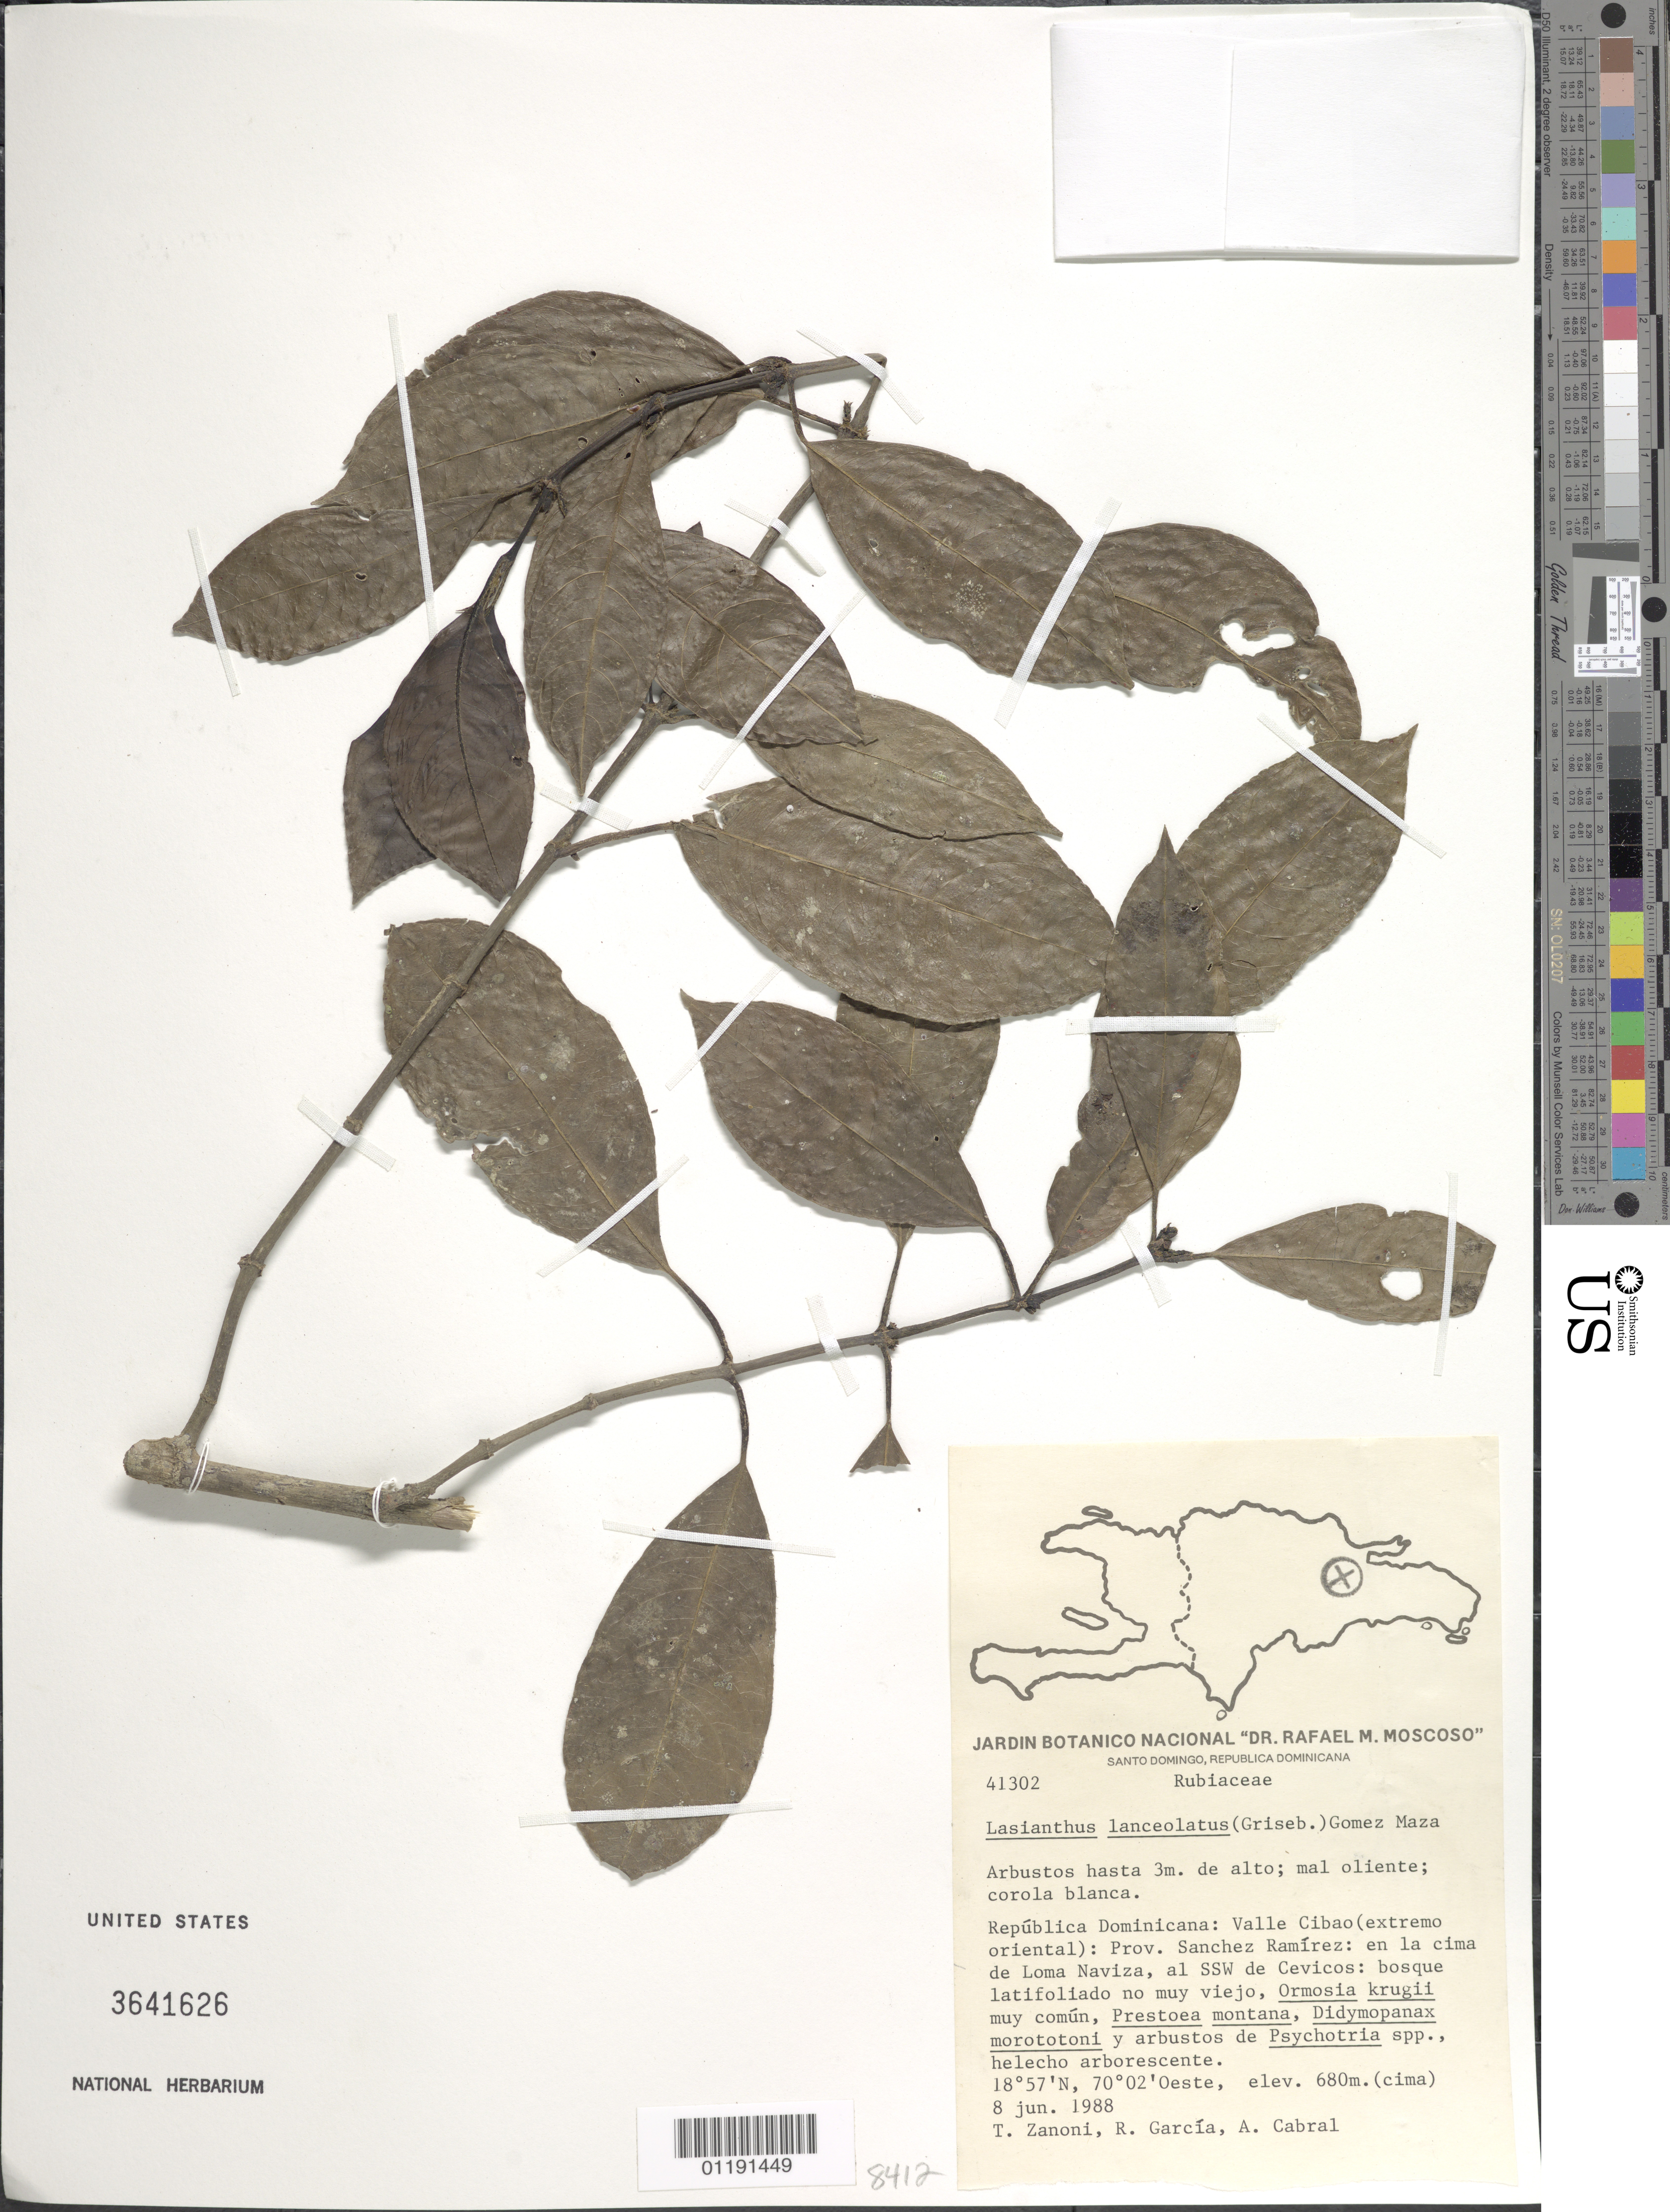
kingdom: Plantae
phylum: Tracheophyta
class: Magnoliopsida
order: Gentianales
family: Rubiaceae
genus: Lasianthus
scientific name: Lasianthus lanceolatus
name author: (Griseb.) Urb.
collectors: T. A. Zanoni et al.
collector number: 41302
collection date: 1988-06-08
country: Dominican Republic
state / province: Sánchez Ramírez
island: Hispaniola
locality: Valle Cibao (E end): on the top of Loma Naviza, SSW of Cevicos.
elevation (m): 680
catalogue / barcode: US 3641626